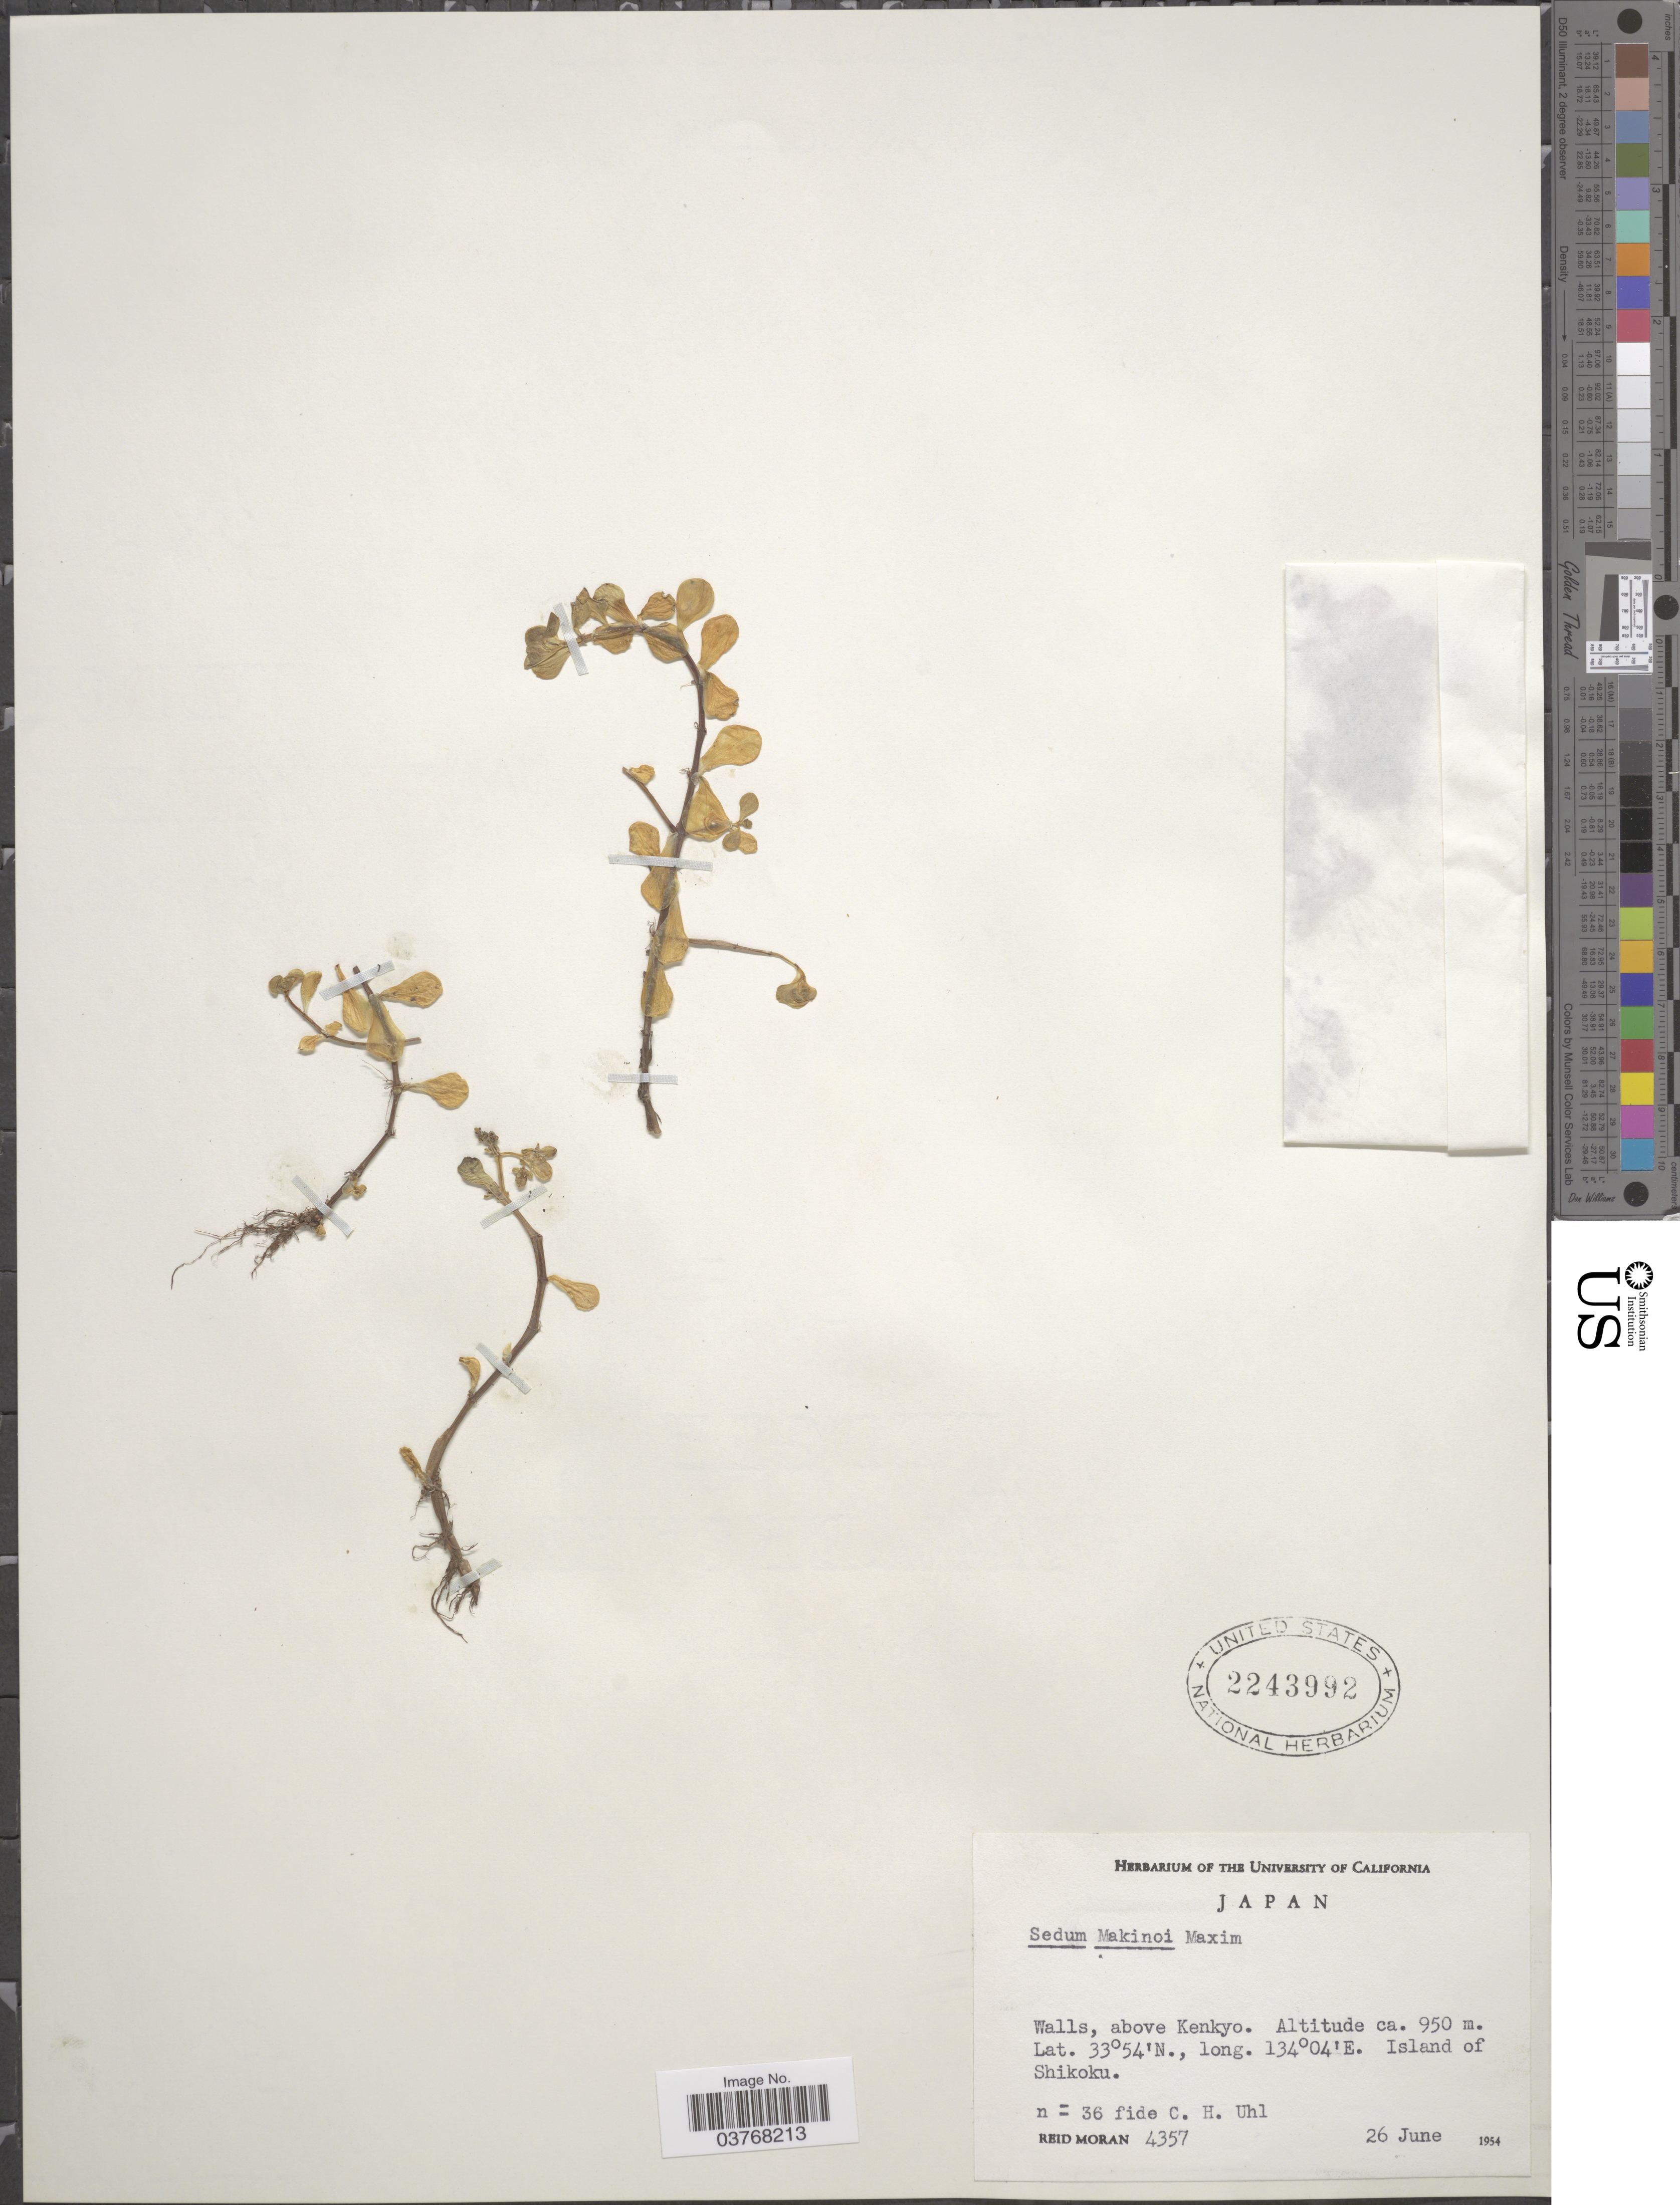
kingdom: Plantae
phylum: Tracheophyta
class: Magnoliopsida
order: Saxifragales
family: Crassulaceae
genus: Sedum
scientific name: Sedum makinoi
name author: Maxim.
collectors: R. Moran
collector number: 4357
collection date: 1954-06-26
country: Japan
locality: Walls, above Kenkyo. Island of Shikoku.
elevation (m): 950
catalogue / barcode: US 2243992